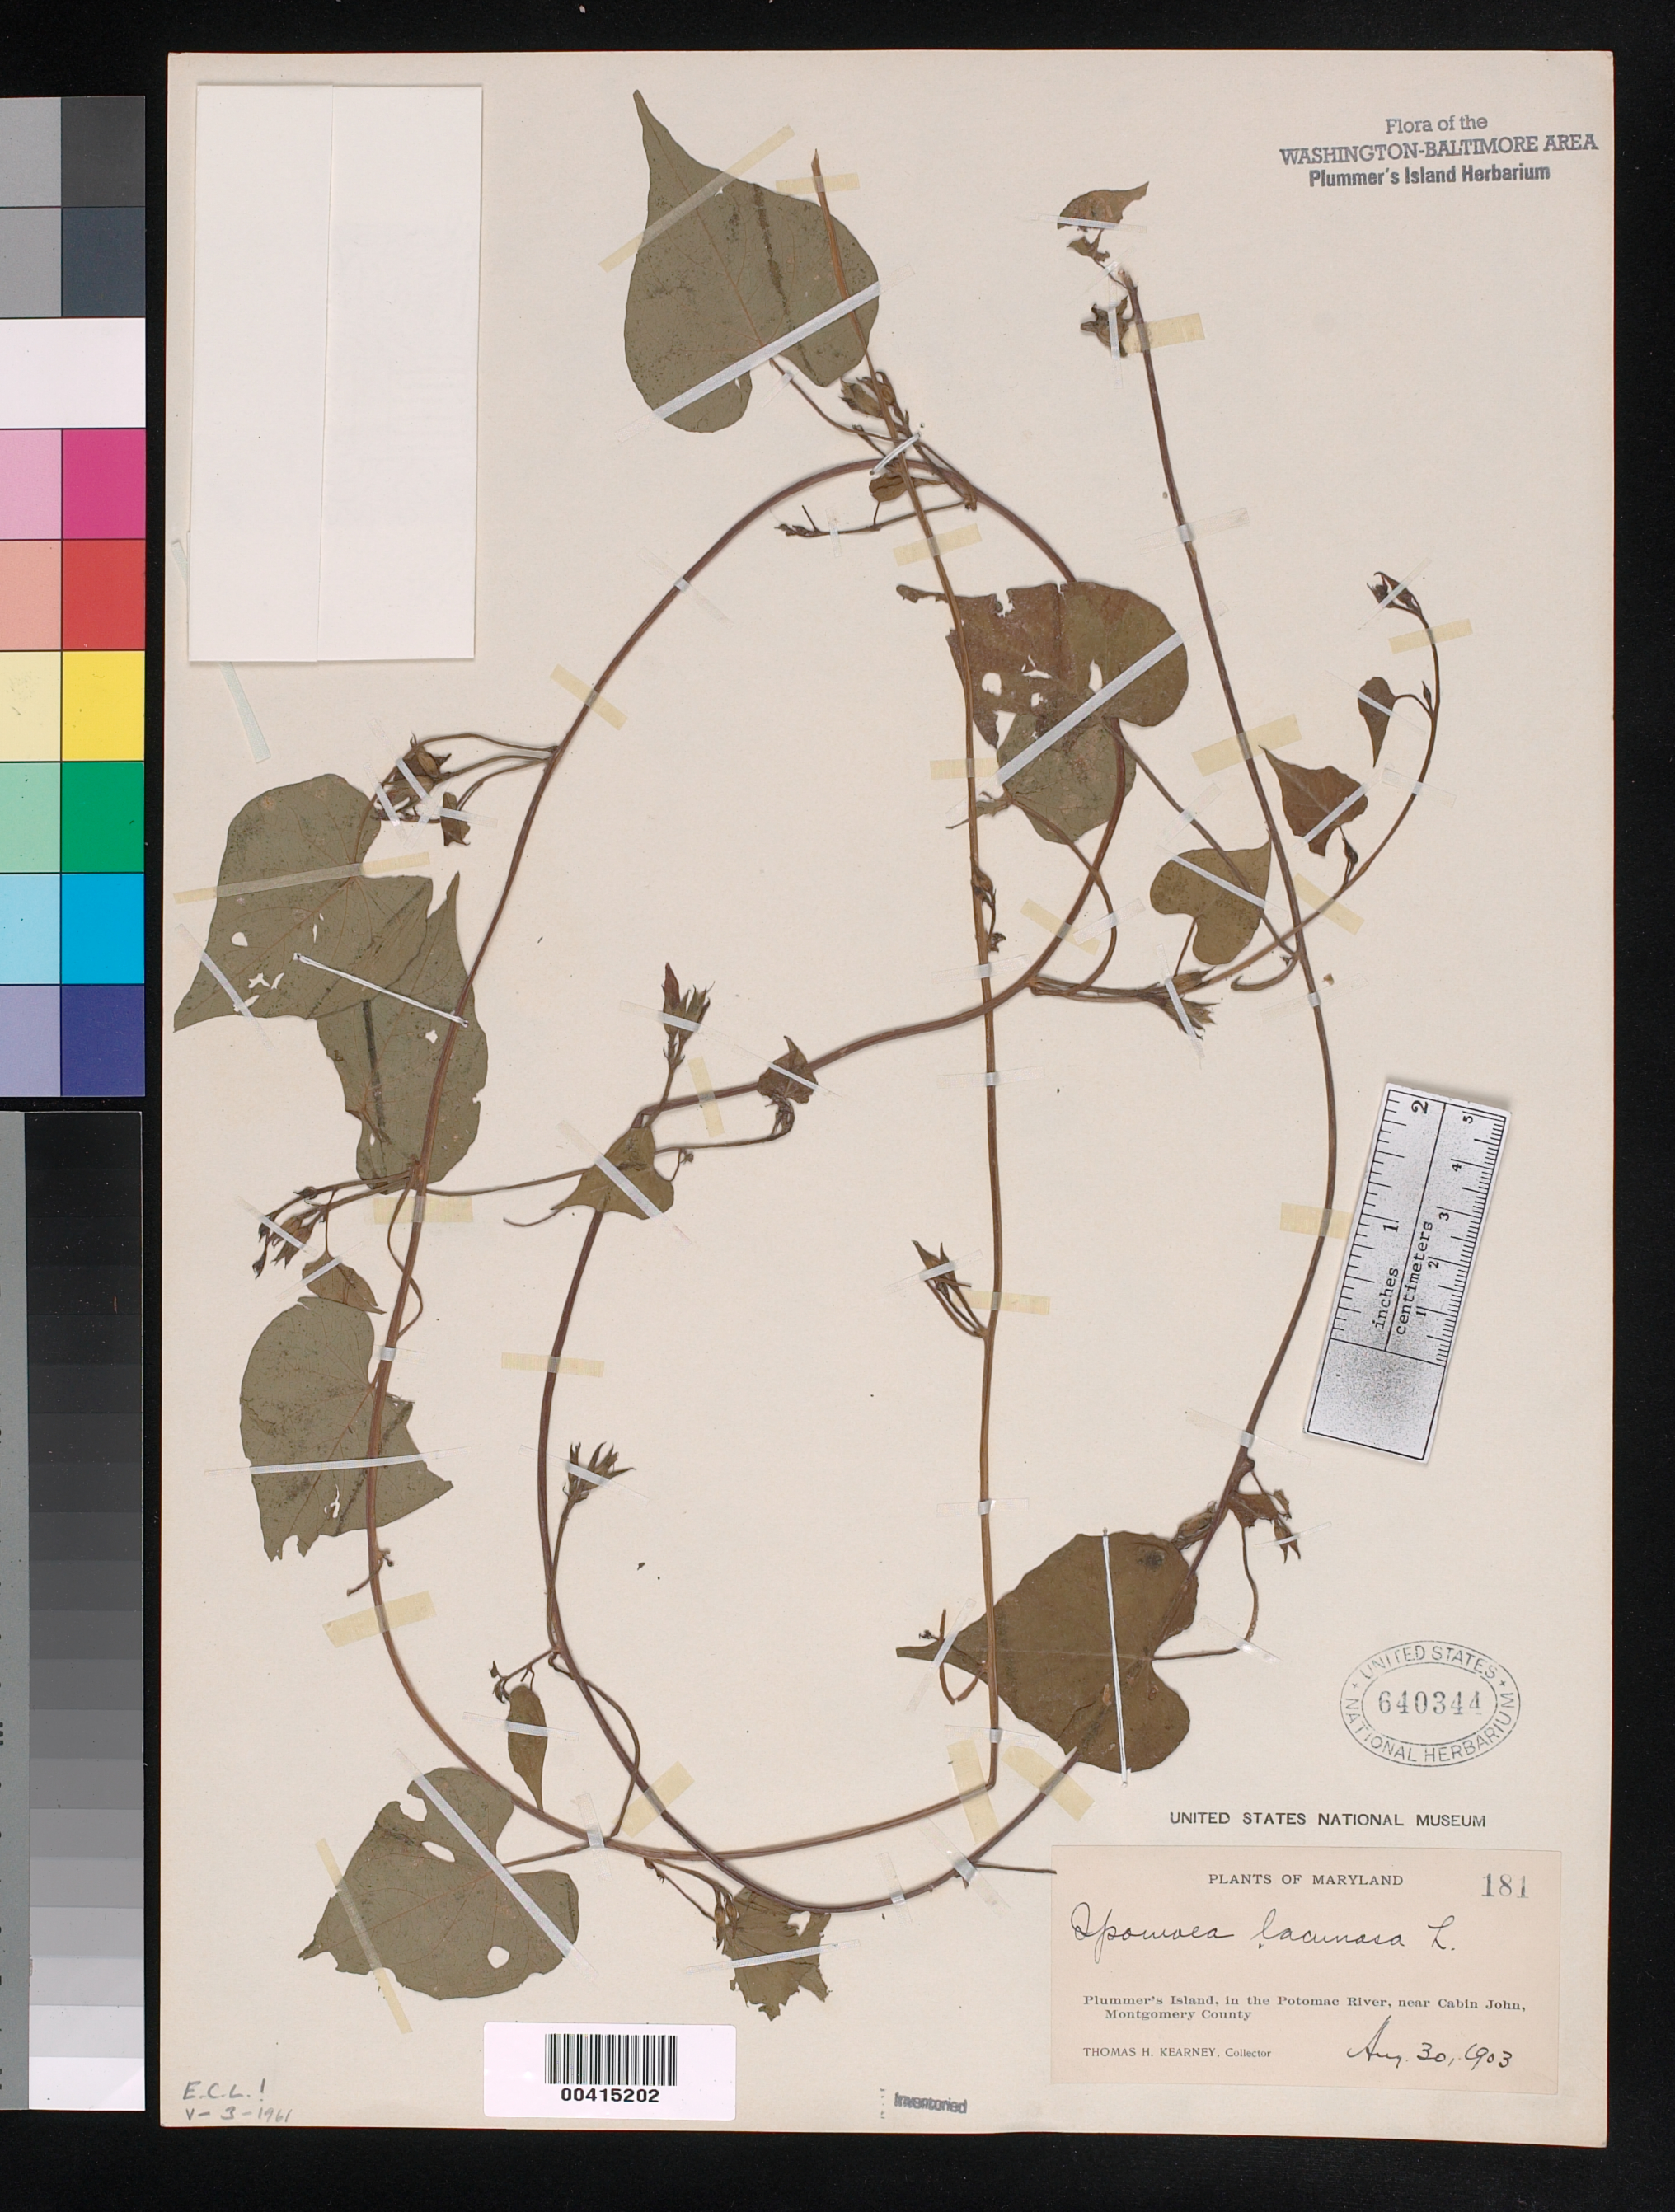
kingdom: Plantae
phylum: Tracheophyta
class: Magnoliopsida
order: Solanales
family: Convolvulaceae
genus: Ipomoea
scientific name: Ipomoea lacunosa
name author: L.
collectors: T. H. Kearney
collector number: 181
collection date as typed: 30 Aug 1903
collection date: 1903-08-30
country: United States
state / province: Maryland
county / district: Montgomery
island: Plummers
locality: Plummer's Island C. & O. Canal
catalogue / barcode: US 640344